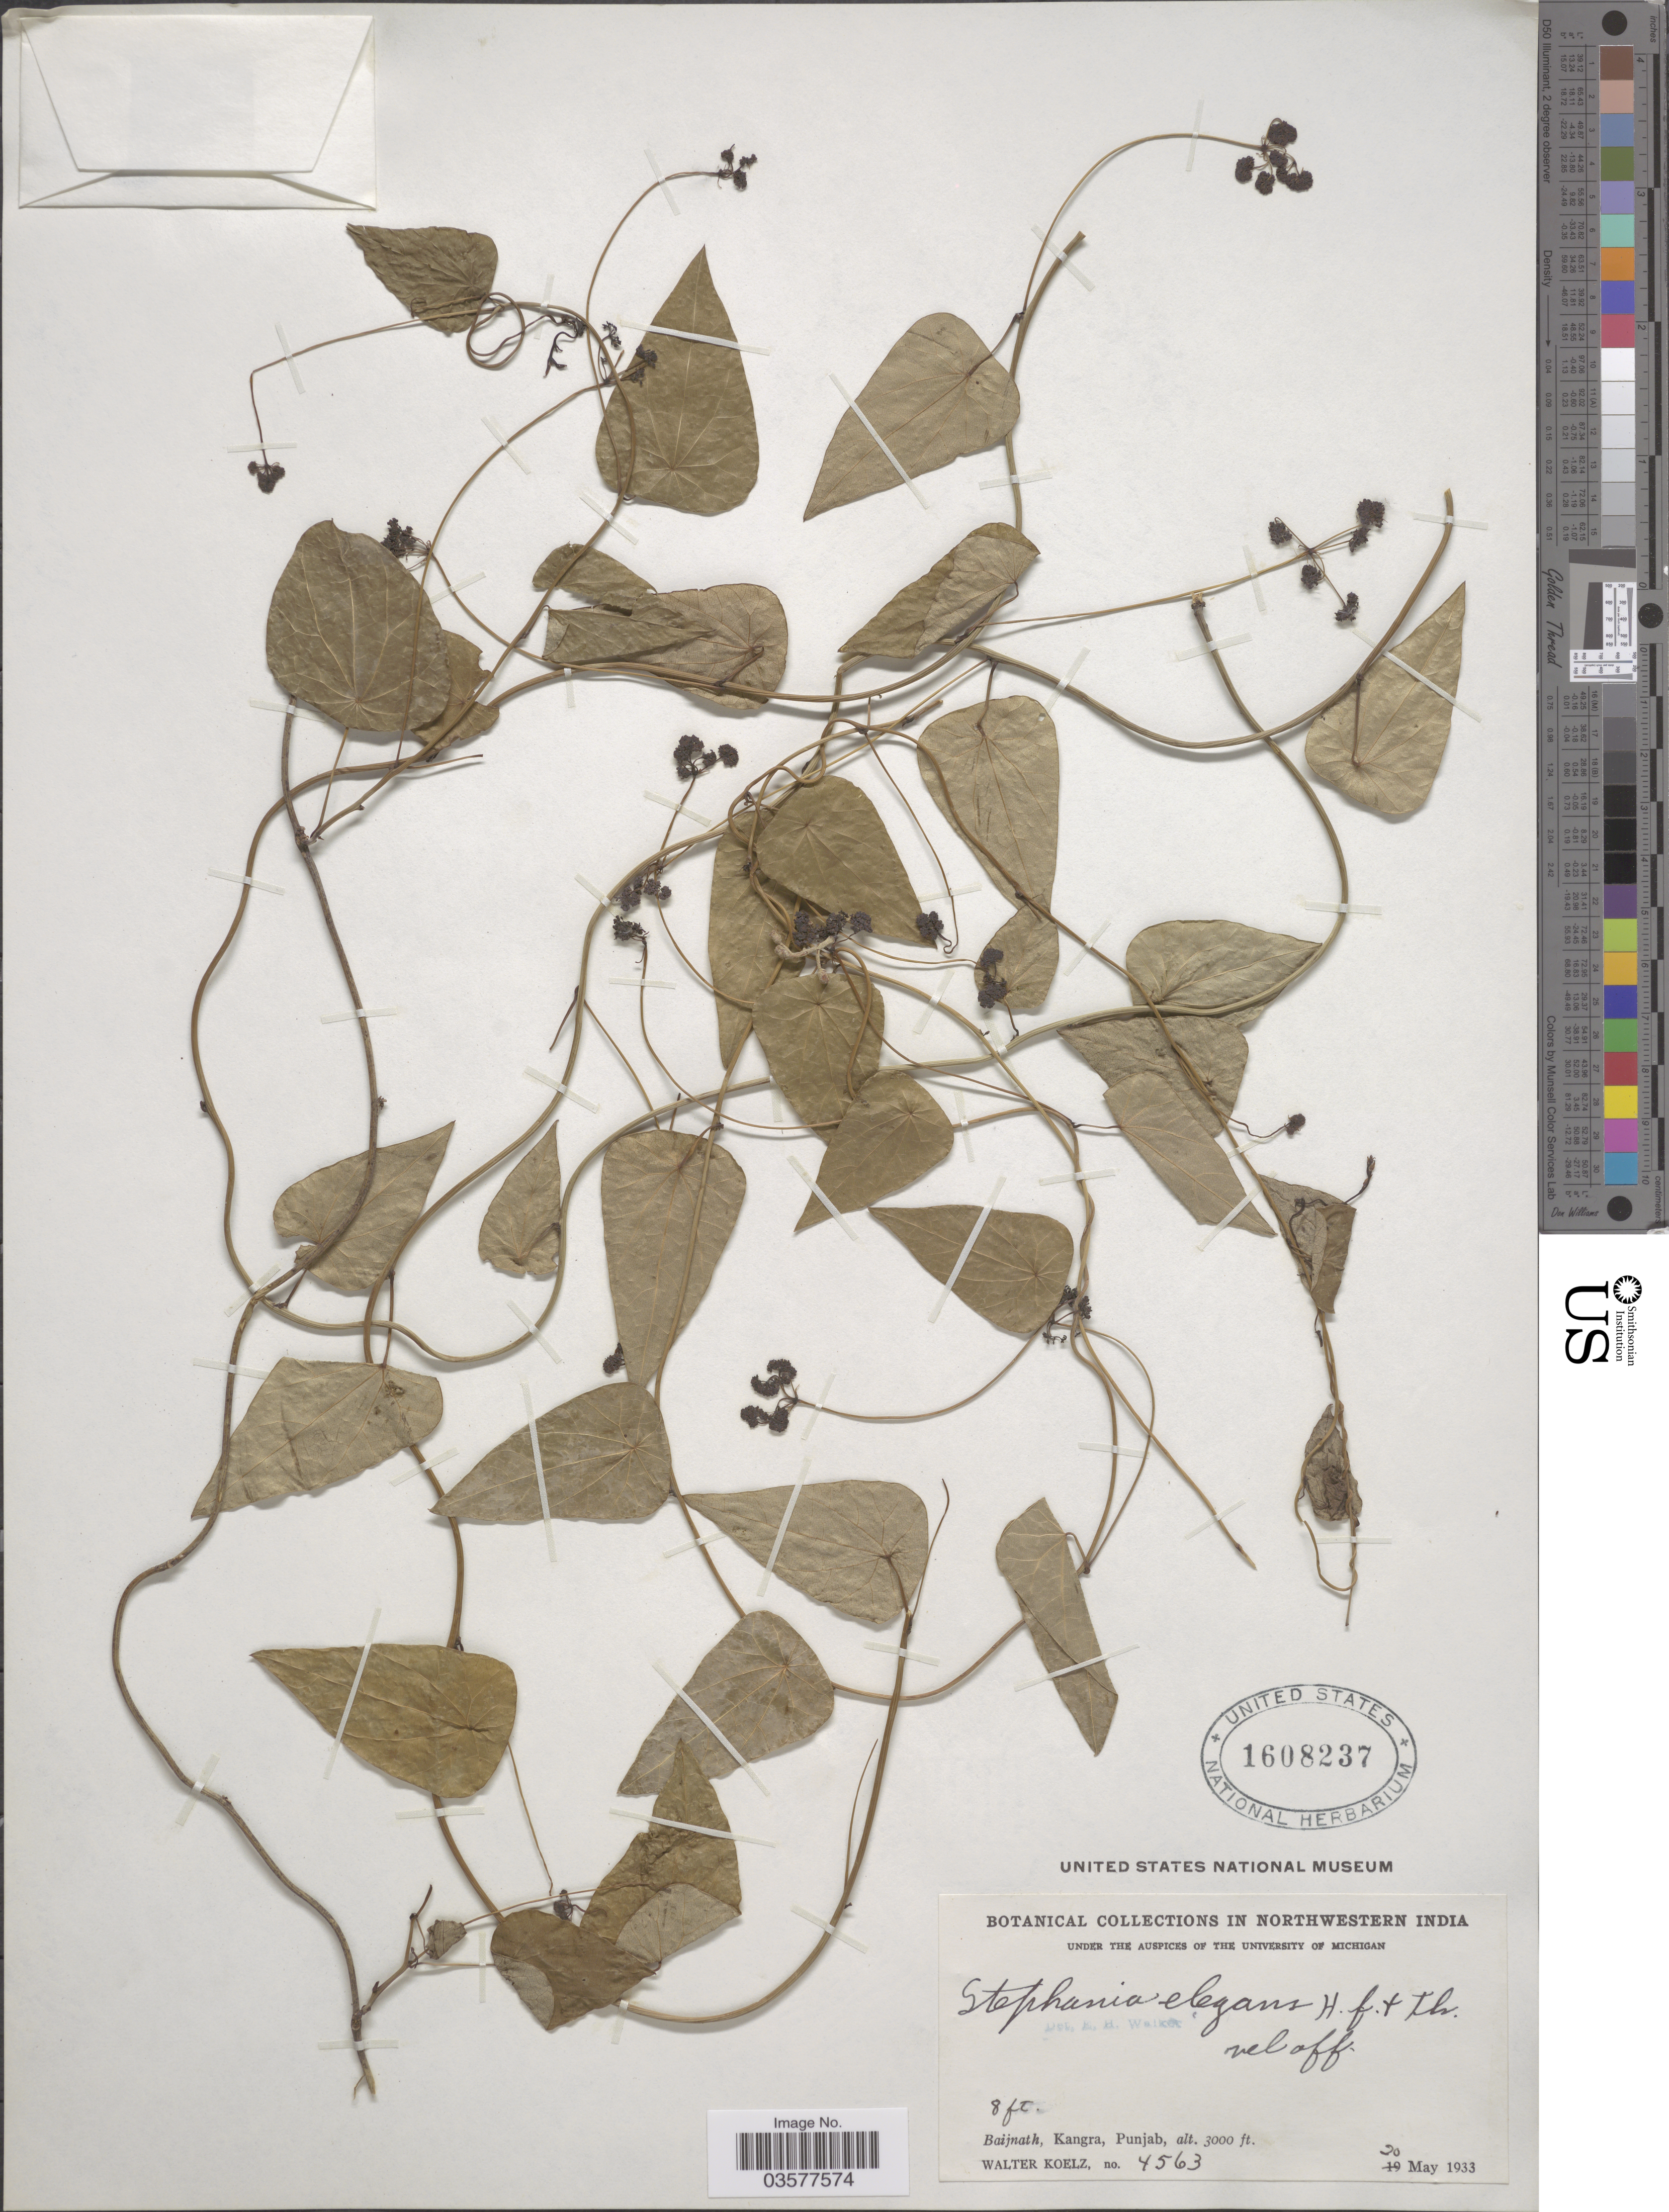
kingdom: Plantae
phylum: Tracheophyta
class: Magnoliopsida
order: Ranunculales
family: Menispermaceae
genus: Stephania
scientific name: Stephania elegans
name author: Hook. f. & Thomson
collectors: W. N. Koelz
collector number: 4563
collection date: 1933-05-20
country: India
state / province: Punjab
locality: Northwestern India. Baijnath, Kangra.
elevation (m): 914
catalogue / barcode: US 1608237